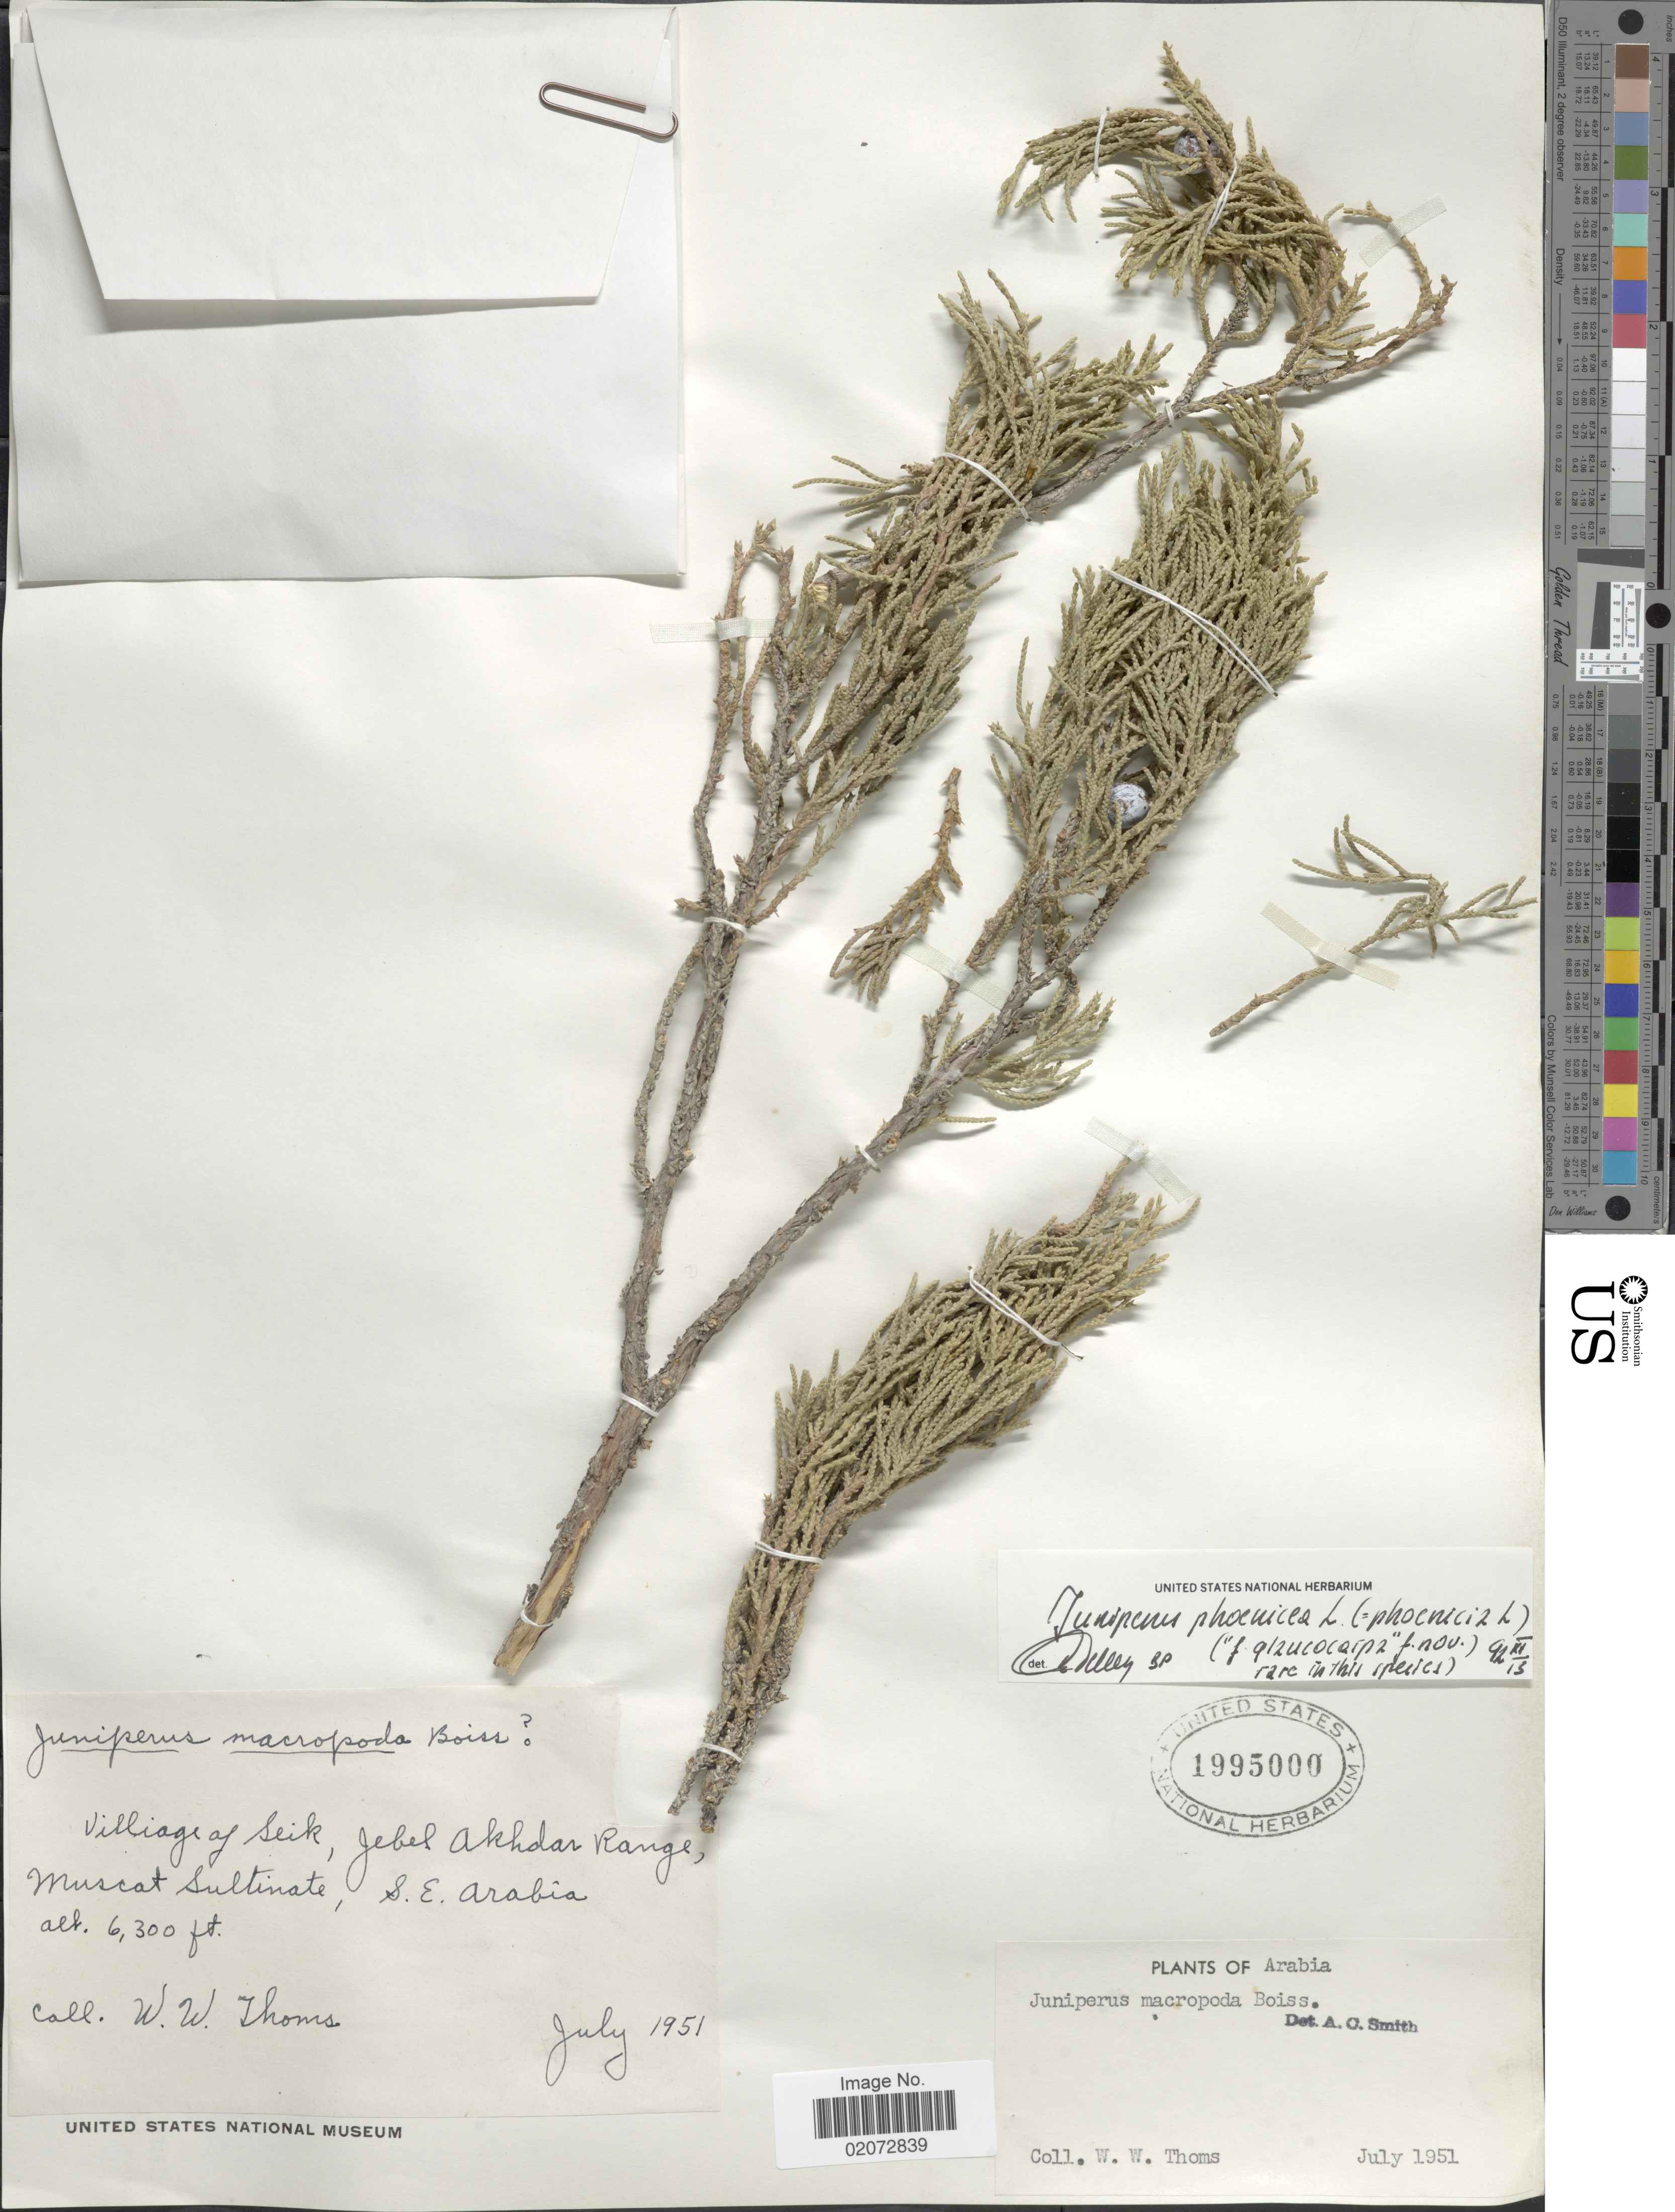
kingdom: Plantae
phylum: Tracheophyta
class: Pinopsida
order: Pinales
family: Cupressaceae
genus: Juniperus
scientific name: Juniperus phoenicea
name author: L.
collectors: W. Thoms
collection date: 1951-07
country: Oman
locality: Arabia, village of Seik, Jebel Akhdar Range, Muscat Siltinate, S.E. Arabia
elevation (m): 1920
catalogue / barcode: US 1995000